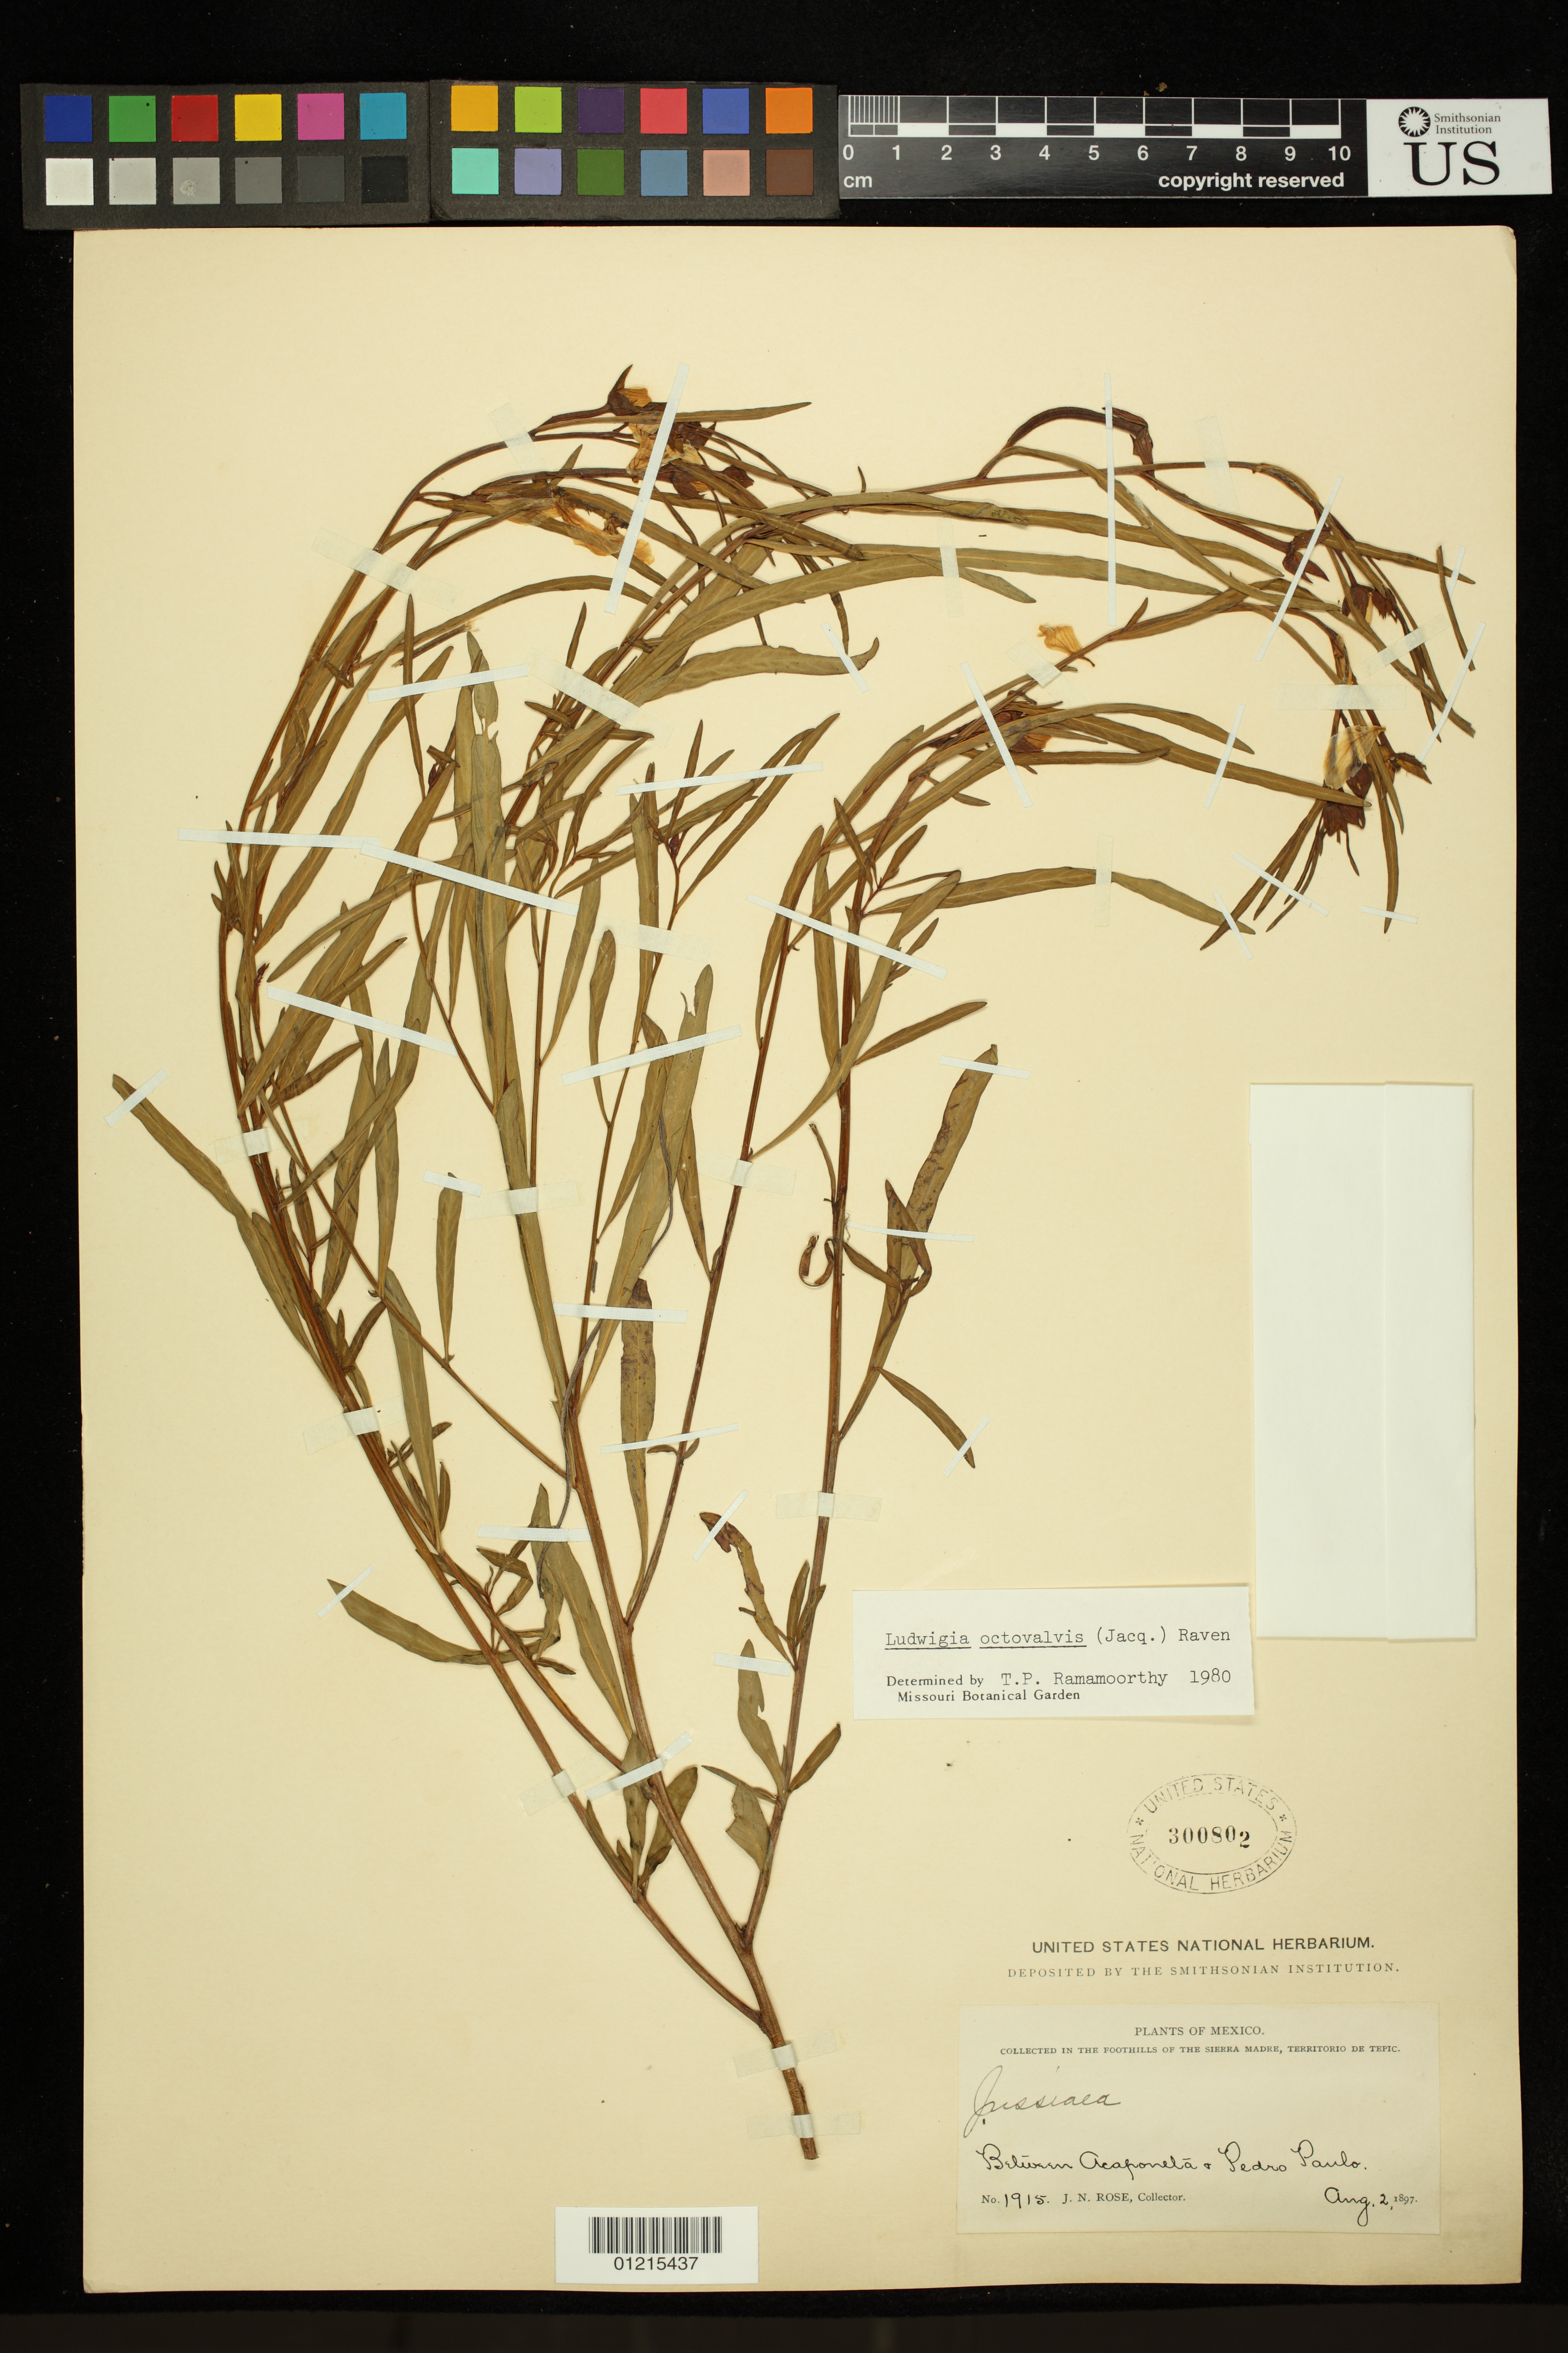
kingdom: Plantae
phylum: Tracheophyta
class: Magnoliopsida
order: Myrtales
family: Onagraceae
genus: Ludwigia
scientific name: Ludwigia octovalvis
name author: (Jacq.) P.H. Raven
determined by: Ramamoorthy, T. P.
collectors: J. N. Rose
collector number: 1915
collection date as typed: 02 Aug 1897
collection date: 1897-08-02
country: Mexico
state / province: Nayarit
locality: Foothills of Sierra Madre between Acaponeta and Pedro Paulo.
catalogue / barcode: US 300802